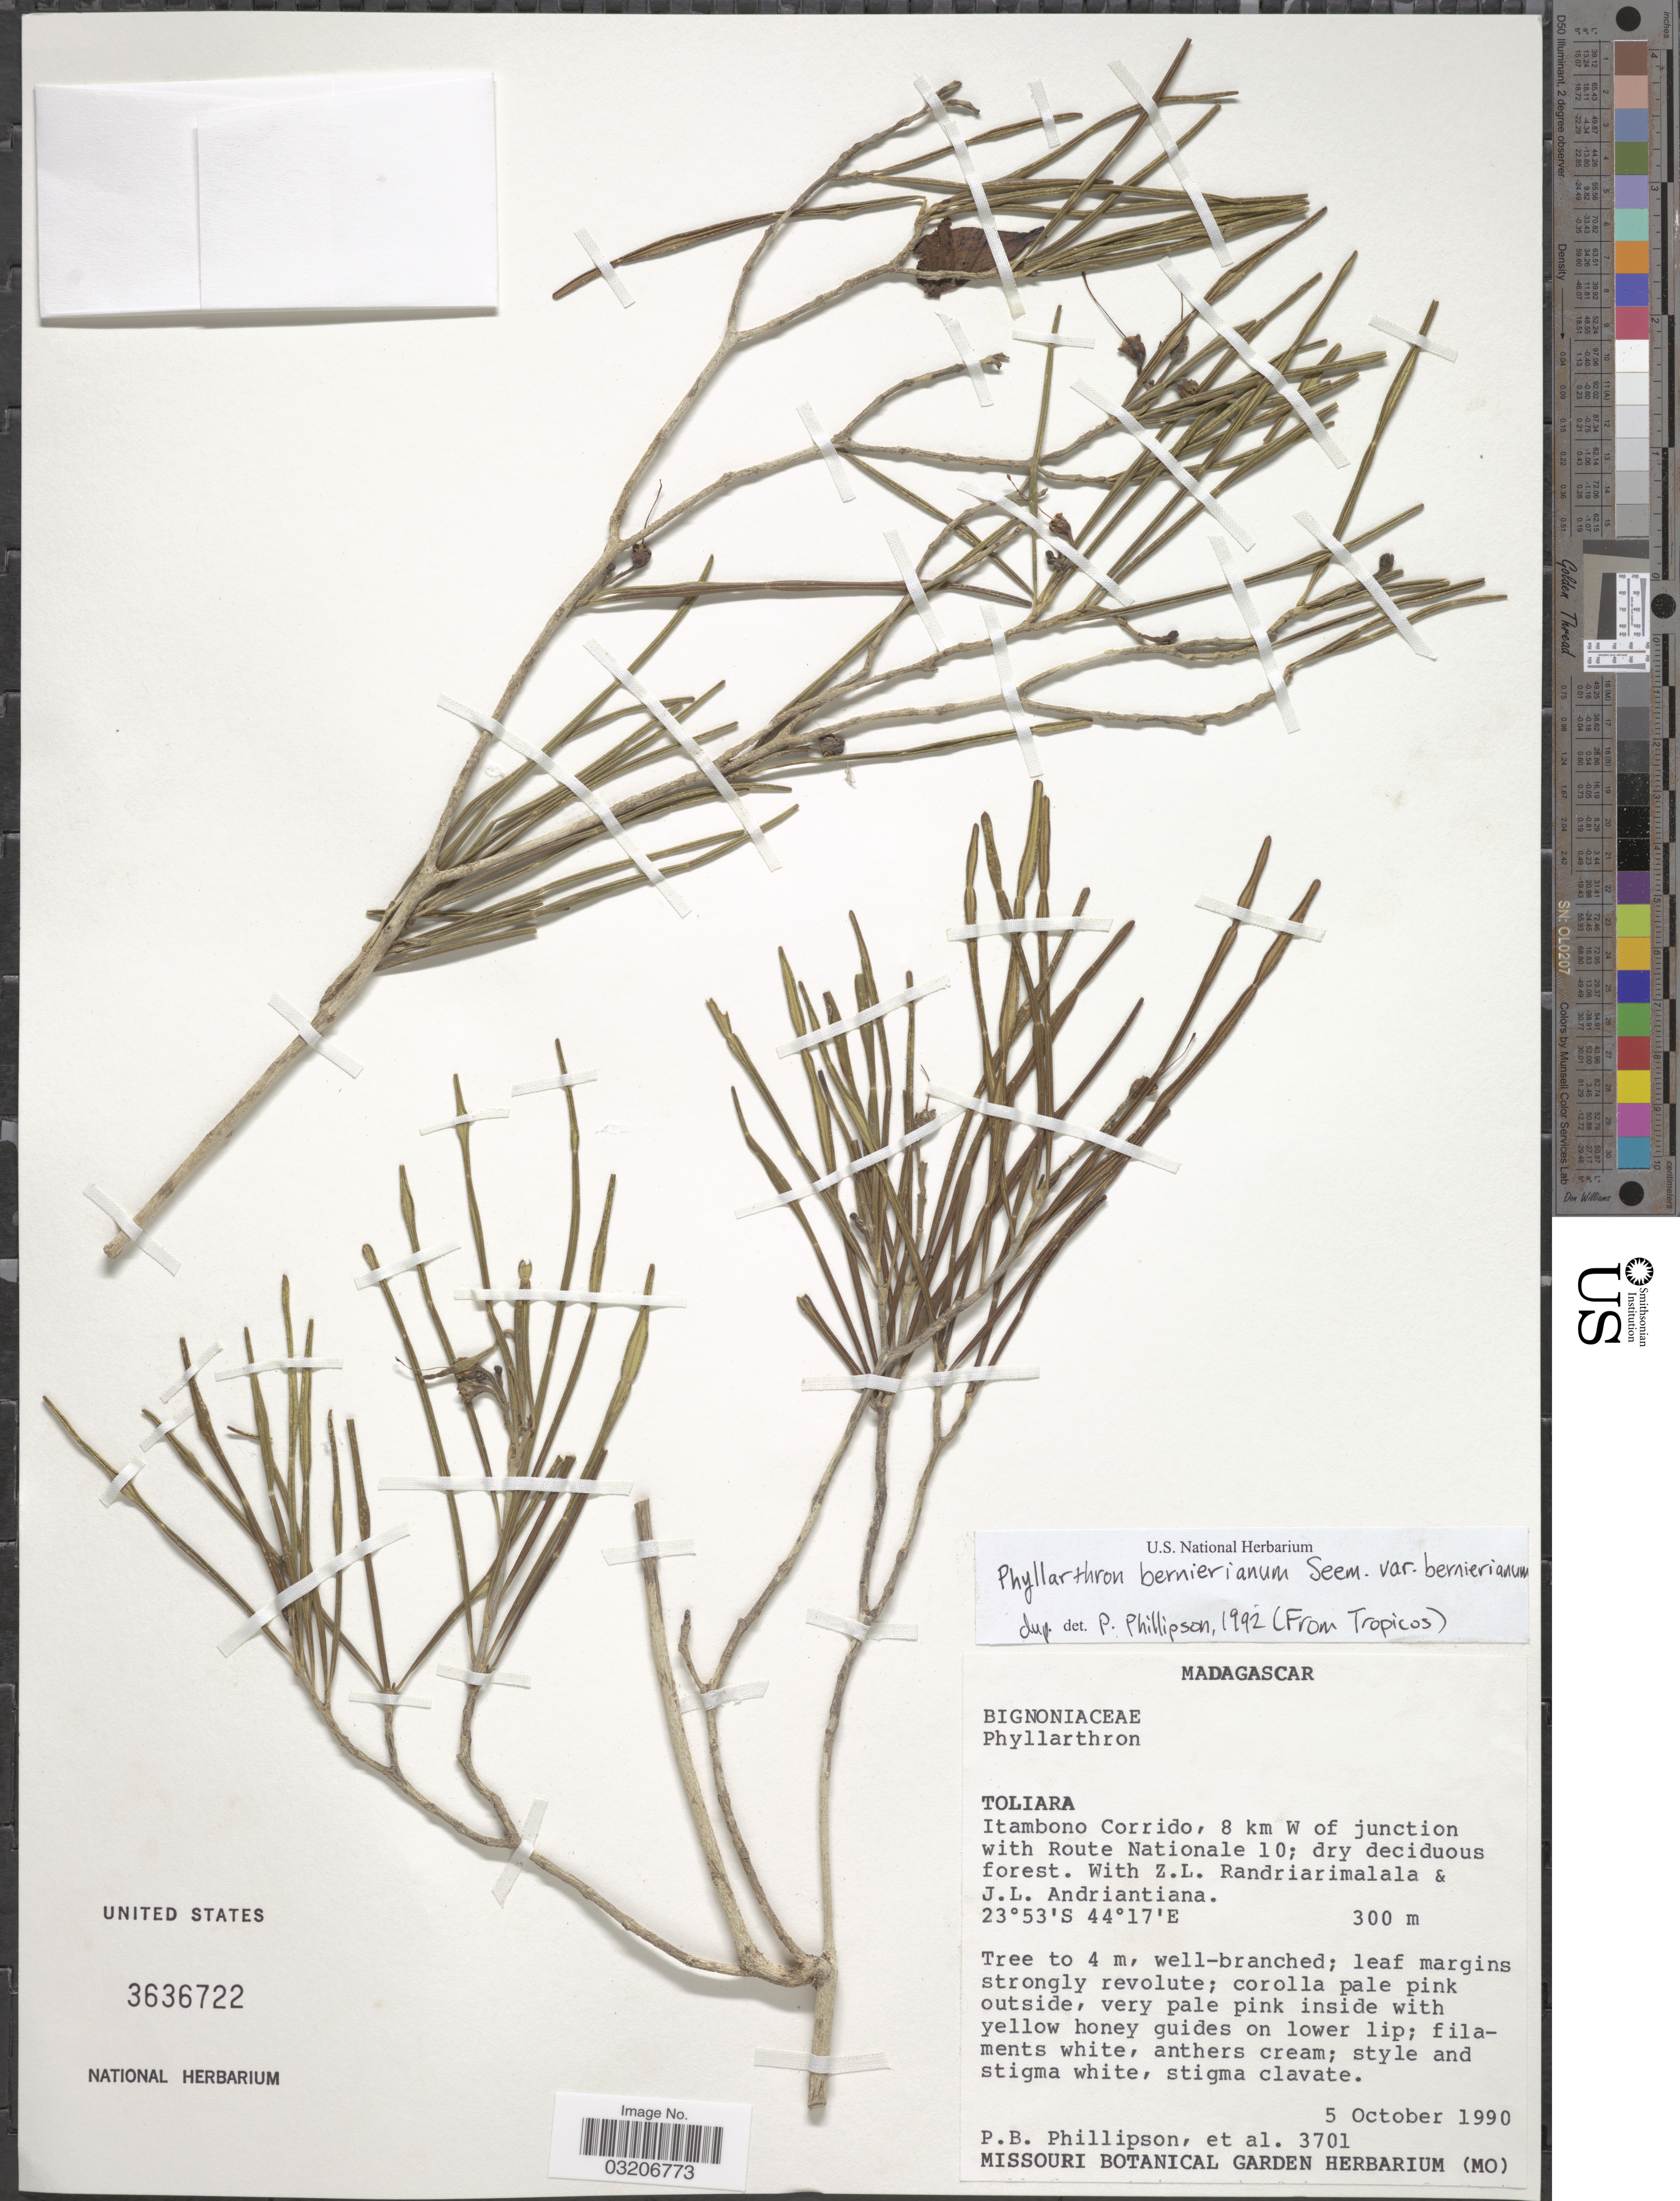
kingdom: Plantae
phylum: Tracheophyta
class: Magnoliopsida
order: Lamiales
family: Bignoniaceae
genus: Phyllarthron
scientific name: Phyllarthron bernierianum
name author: Seem.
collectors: P. B. Phillipson, Z. Randriarimalala & J. Andriantiana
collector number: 3701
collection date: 1990-10-05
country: Madagascar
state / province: Atsimo-Andrefana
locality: Itambono Corrido, 8 km W of junction with Route Nationale 10.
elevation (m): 300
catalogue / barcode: US 3636722